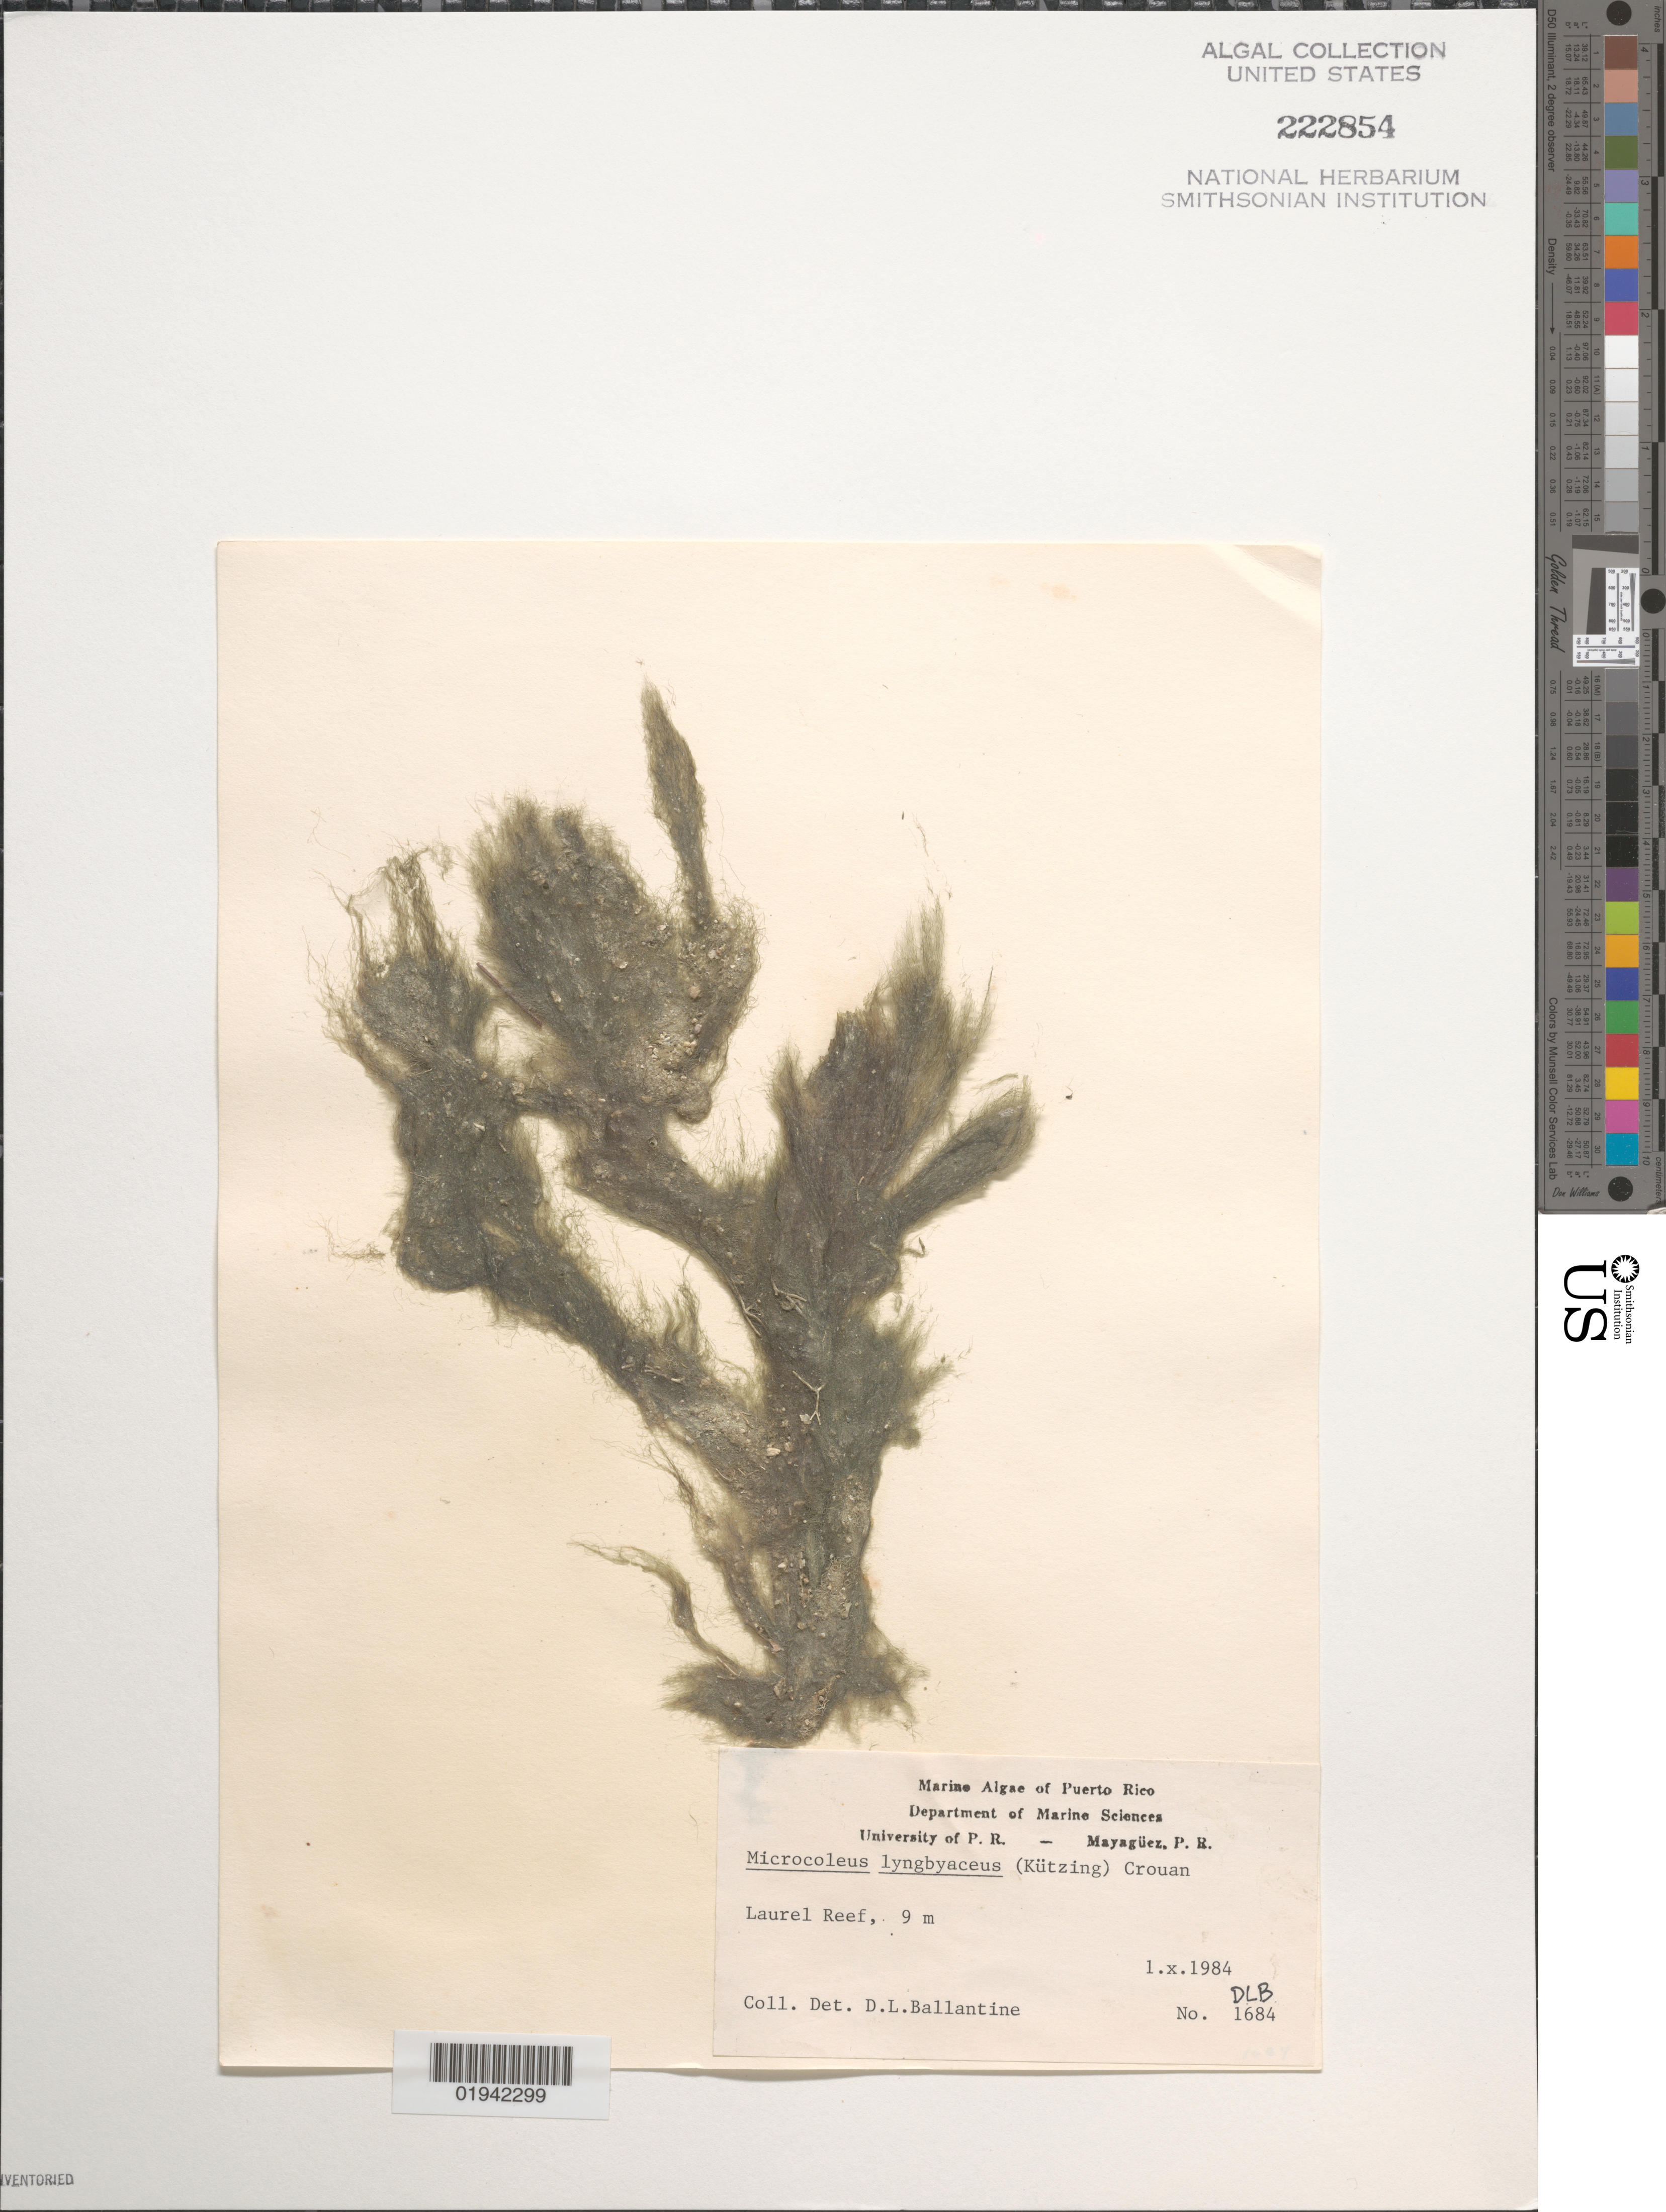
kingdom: Bacteria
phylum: Cyanobacteria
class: Cyanobacteriia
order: Cyanobacteriales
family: Microcoleaceae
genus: Microcoleus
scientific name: Microcoleus lyngbyaceus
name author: Kütz. ex Forti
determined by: Ballantine, D. L.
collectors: D.L. Ballantine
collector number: DLB 1684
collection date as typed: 01 Oct 1984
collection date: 1984-10-01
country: Puerto Rico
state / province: Lajas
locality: La Parguera, Laurel Reef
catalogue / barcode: US 222854